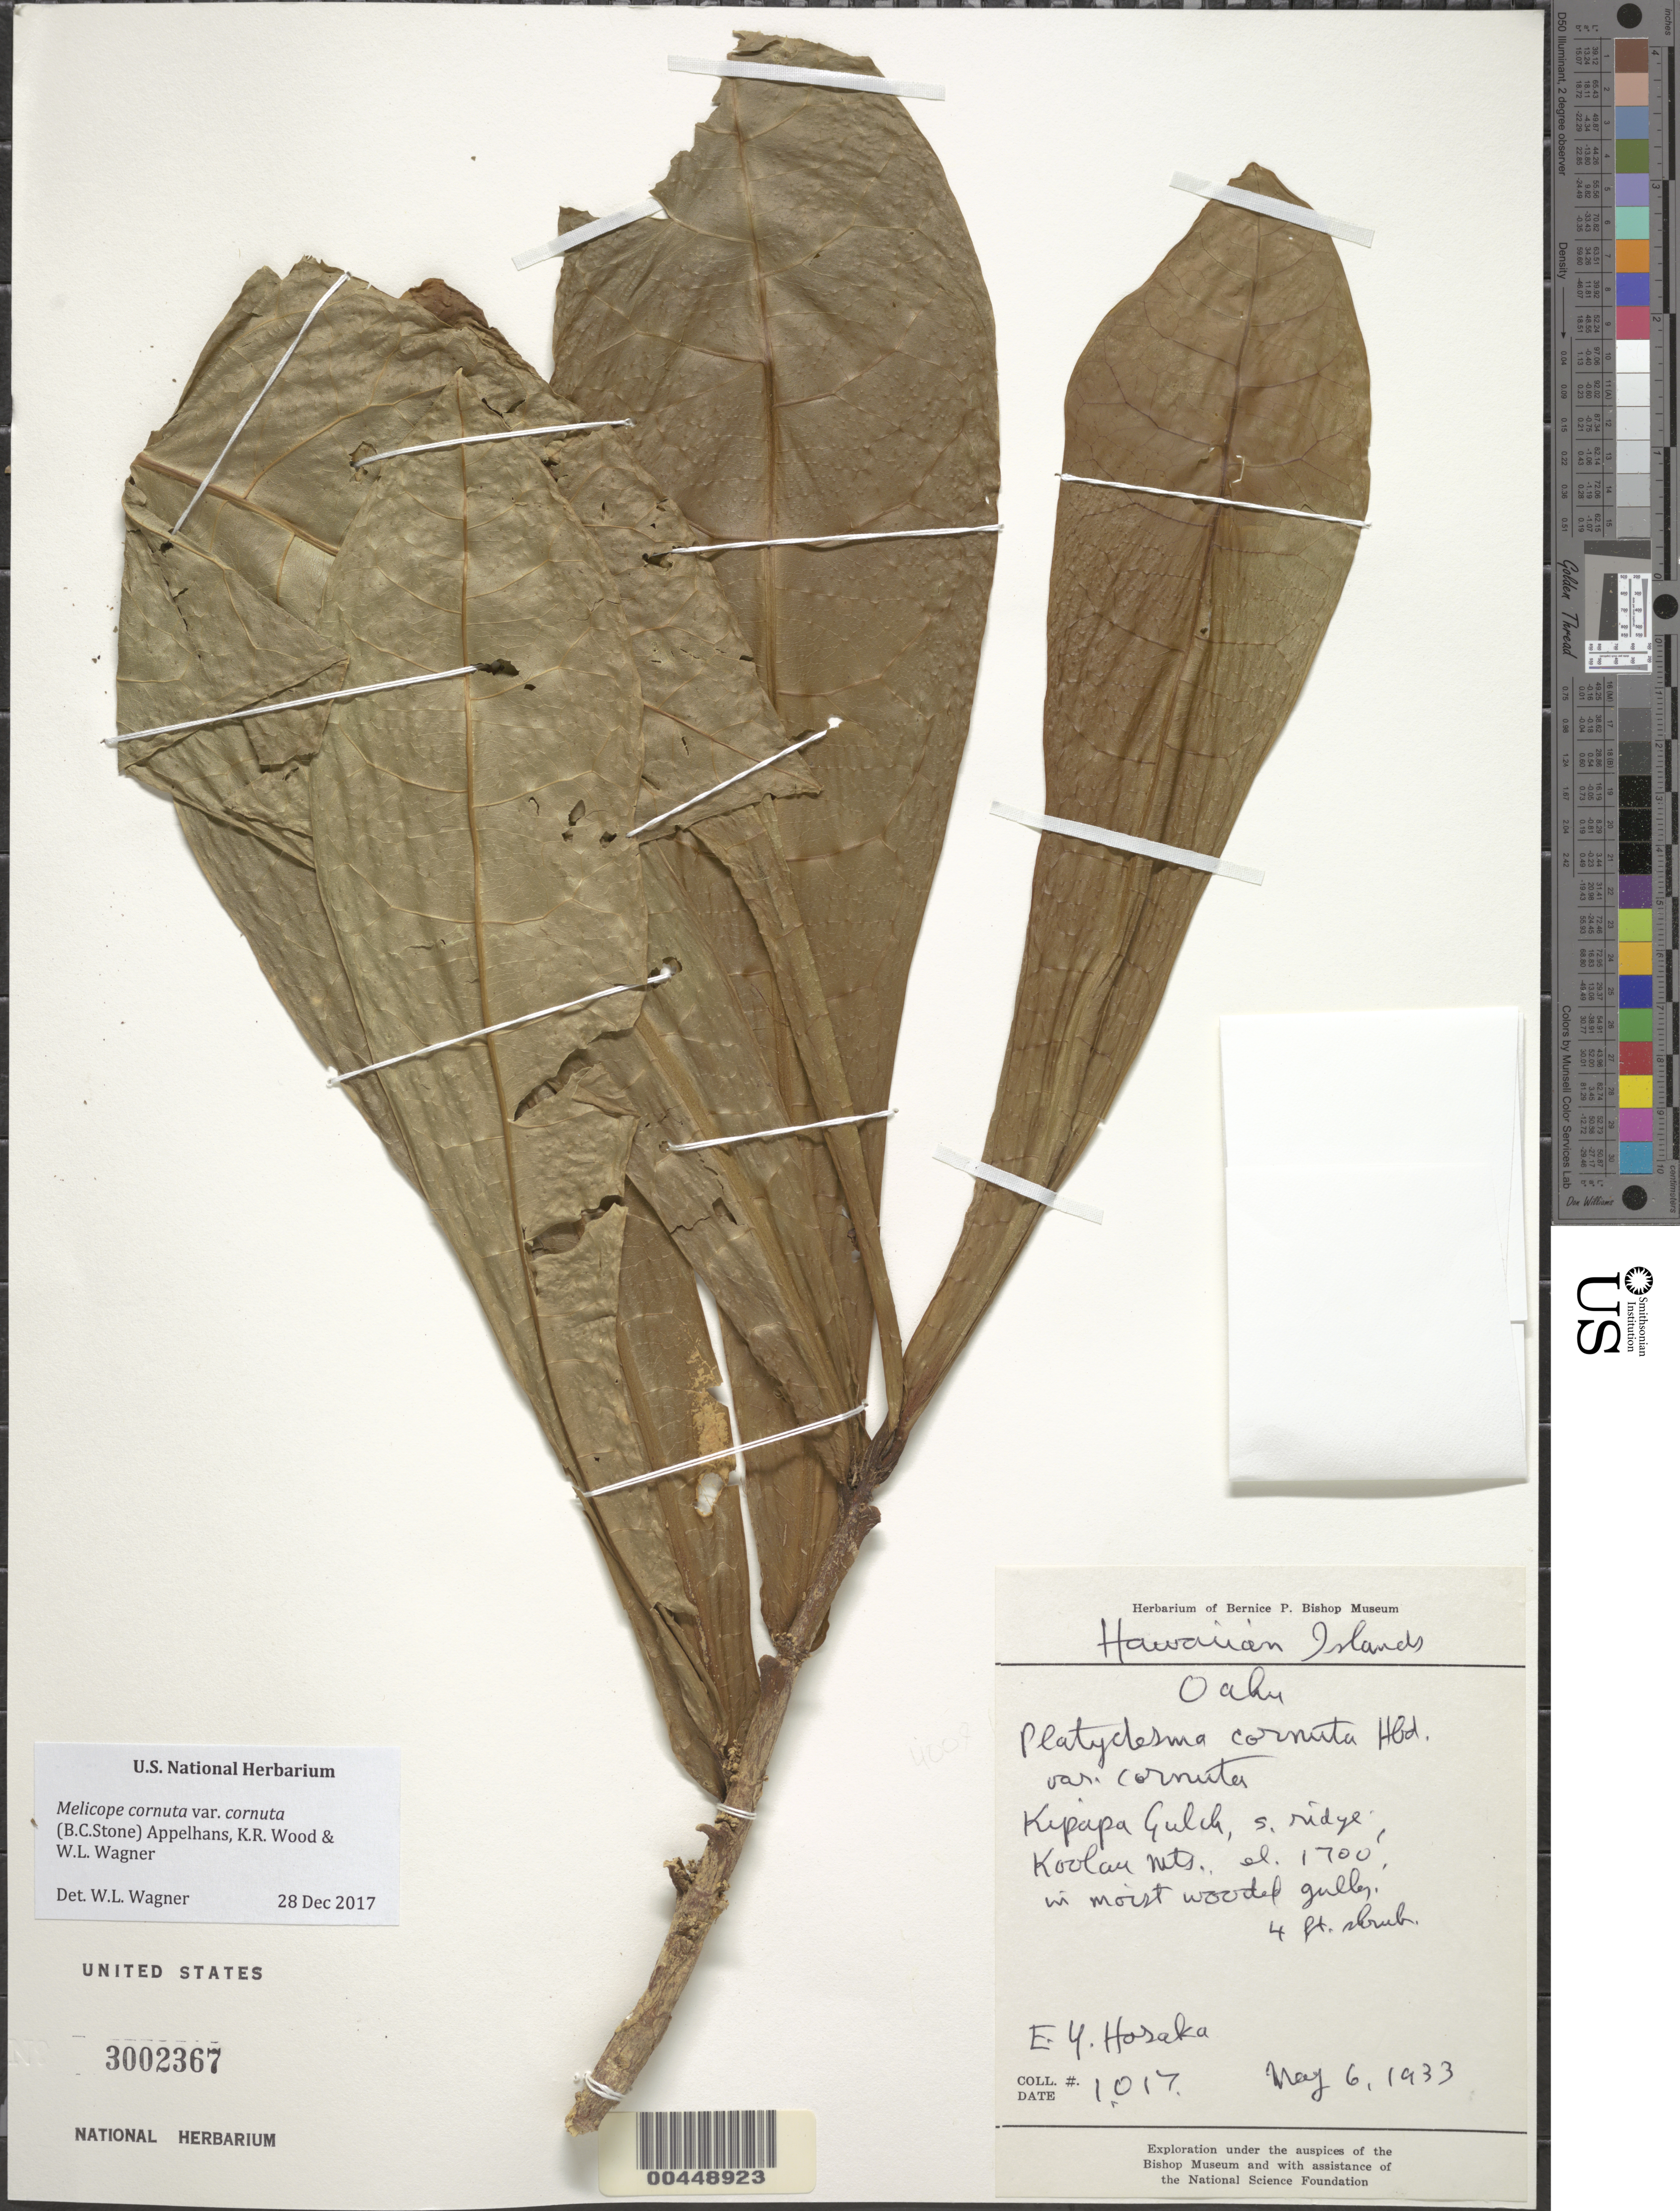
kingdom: Plantae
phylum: Tracheophyta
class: Magnoliopsida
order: Sapindales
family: Rutaceae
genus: Melicope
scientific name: Melicope cornuta var. cornuta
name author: (Hillebr.) Appelhans et al.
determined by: Wagner, W. L., (BOT), Smithsonian Institution - National Museum of Natural History (UNITED STATES)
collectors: E. Y. Hosaka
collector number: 1017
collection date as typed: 6 May 1933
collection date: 1933-05-06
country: United States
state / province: Hawaii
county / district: Honolulu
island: Oahu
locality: Kipapa Gulch, S ridge, Koolau Mts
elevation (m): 518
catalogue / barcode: US 3002367